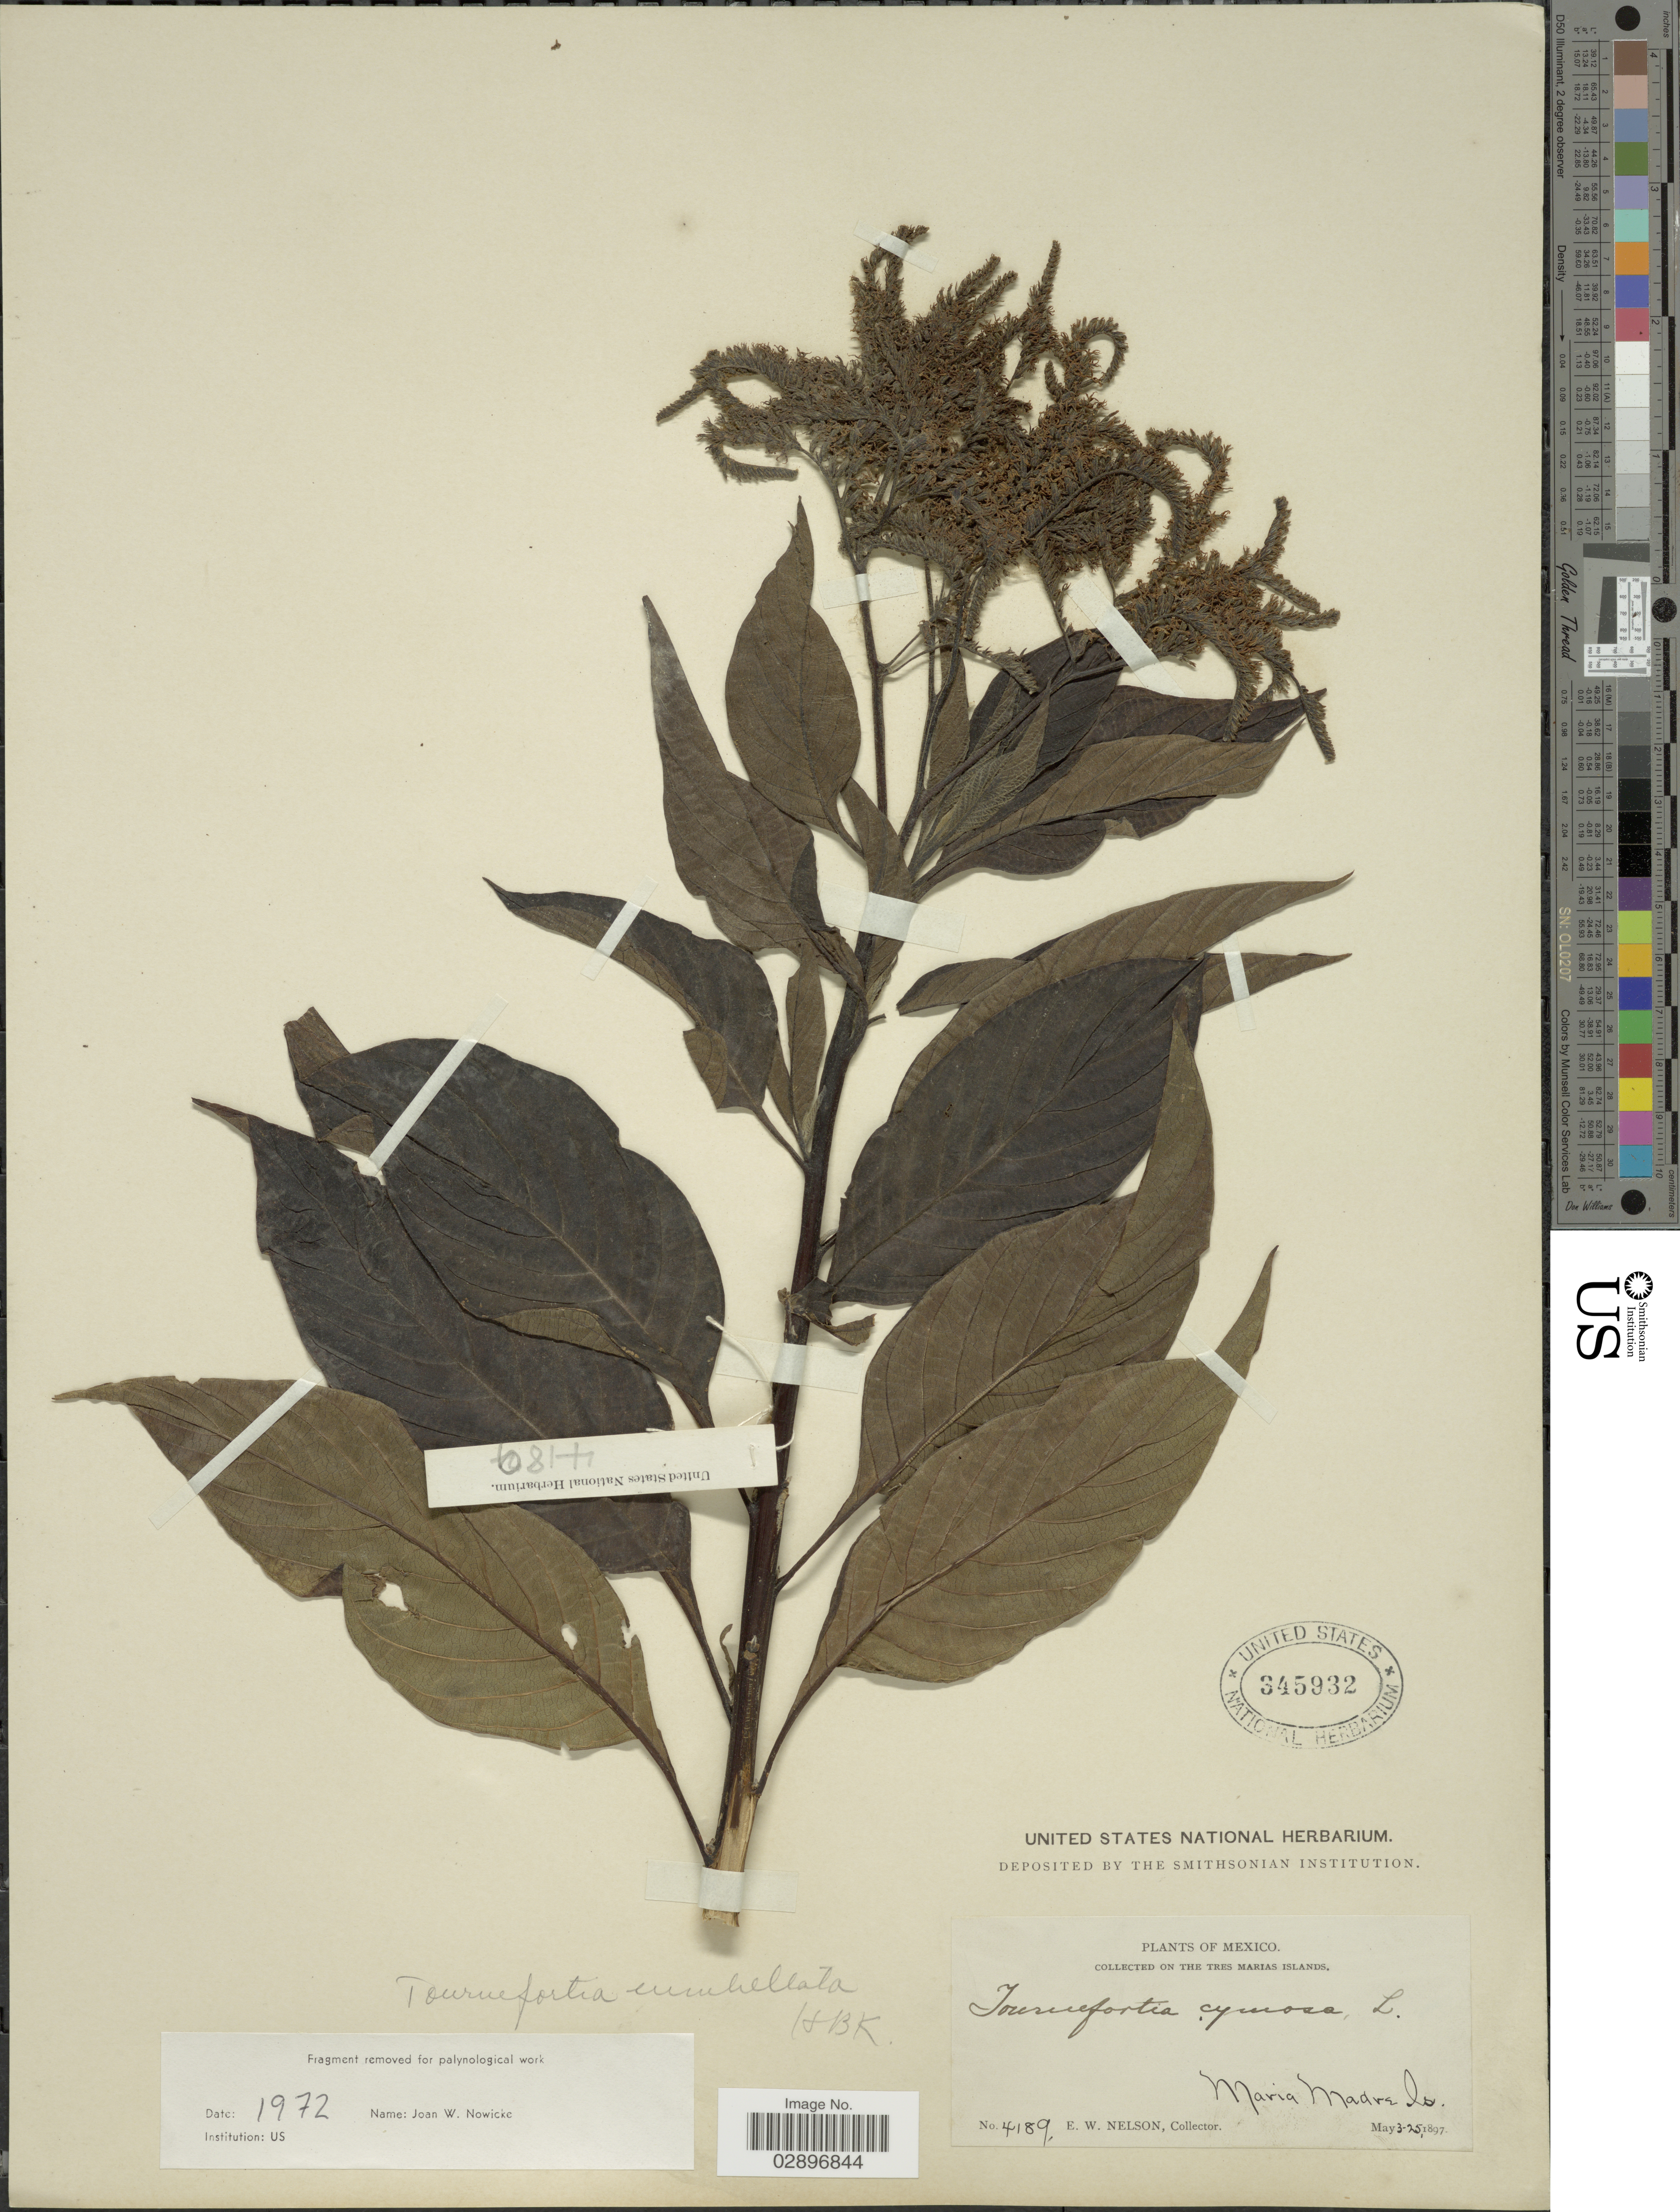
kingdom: Plantae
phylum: Tracheophyta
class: Magnoliopsida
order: Boraginales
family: Heliotropiaceae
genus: Tournefortia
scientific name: Tournefortia umbellata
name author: Kunth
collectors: E. W. Nelson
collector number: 4189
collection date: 1897-05-03/1897-05-25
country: Mexico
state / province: Nayarit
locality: Tres Marias Islands. Maria Madre Is.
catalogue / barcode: US 345932